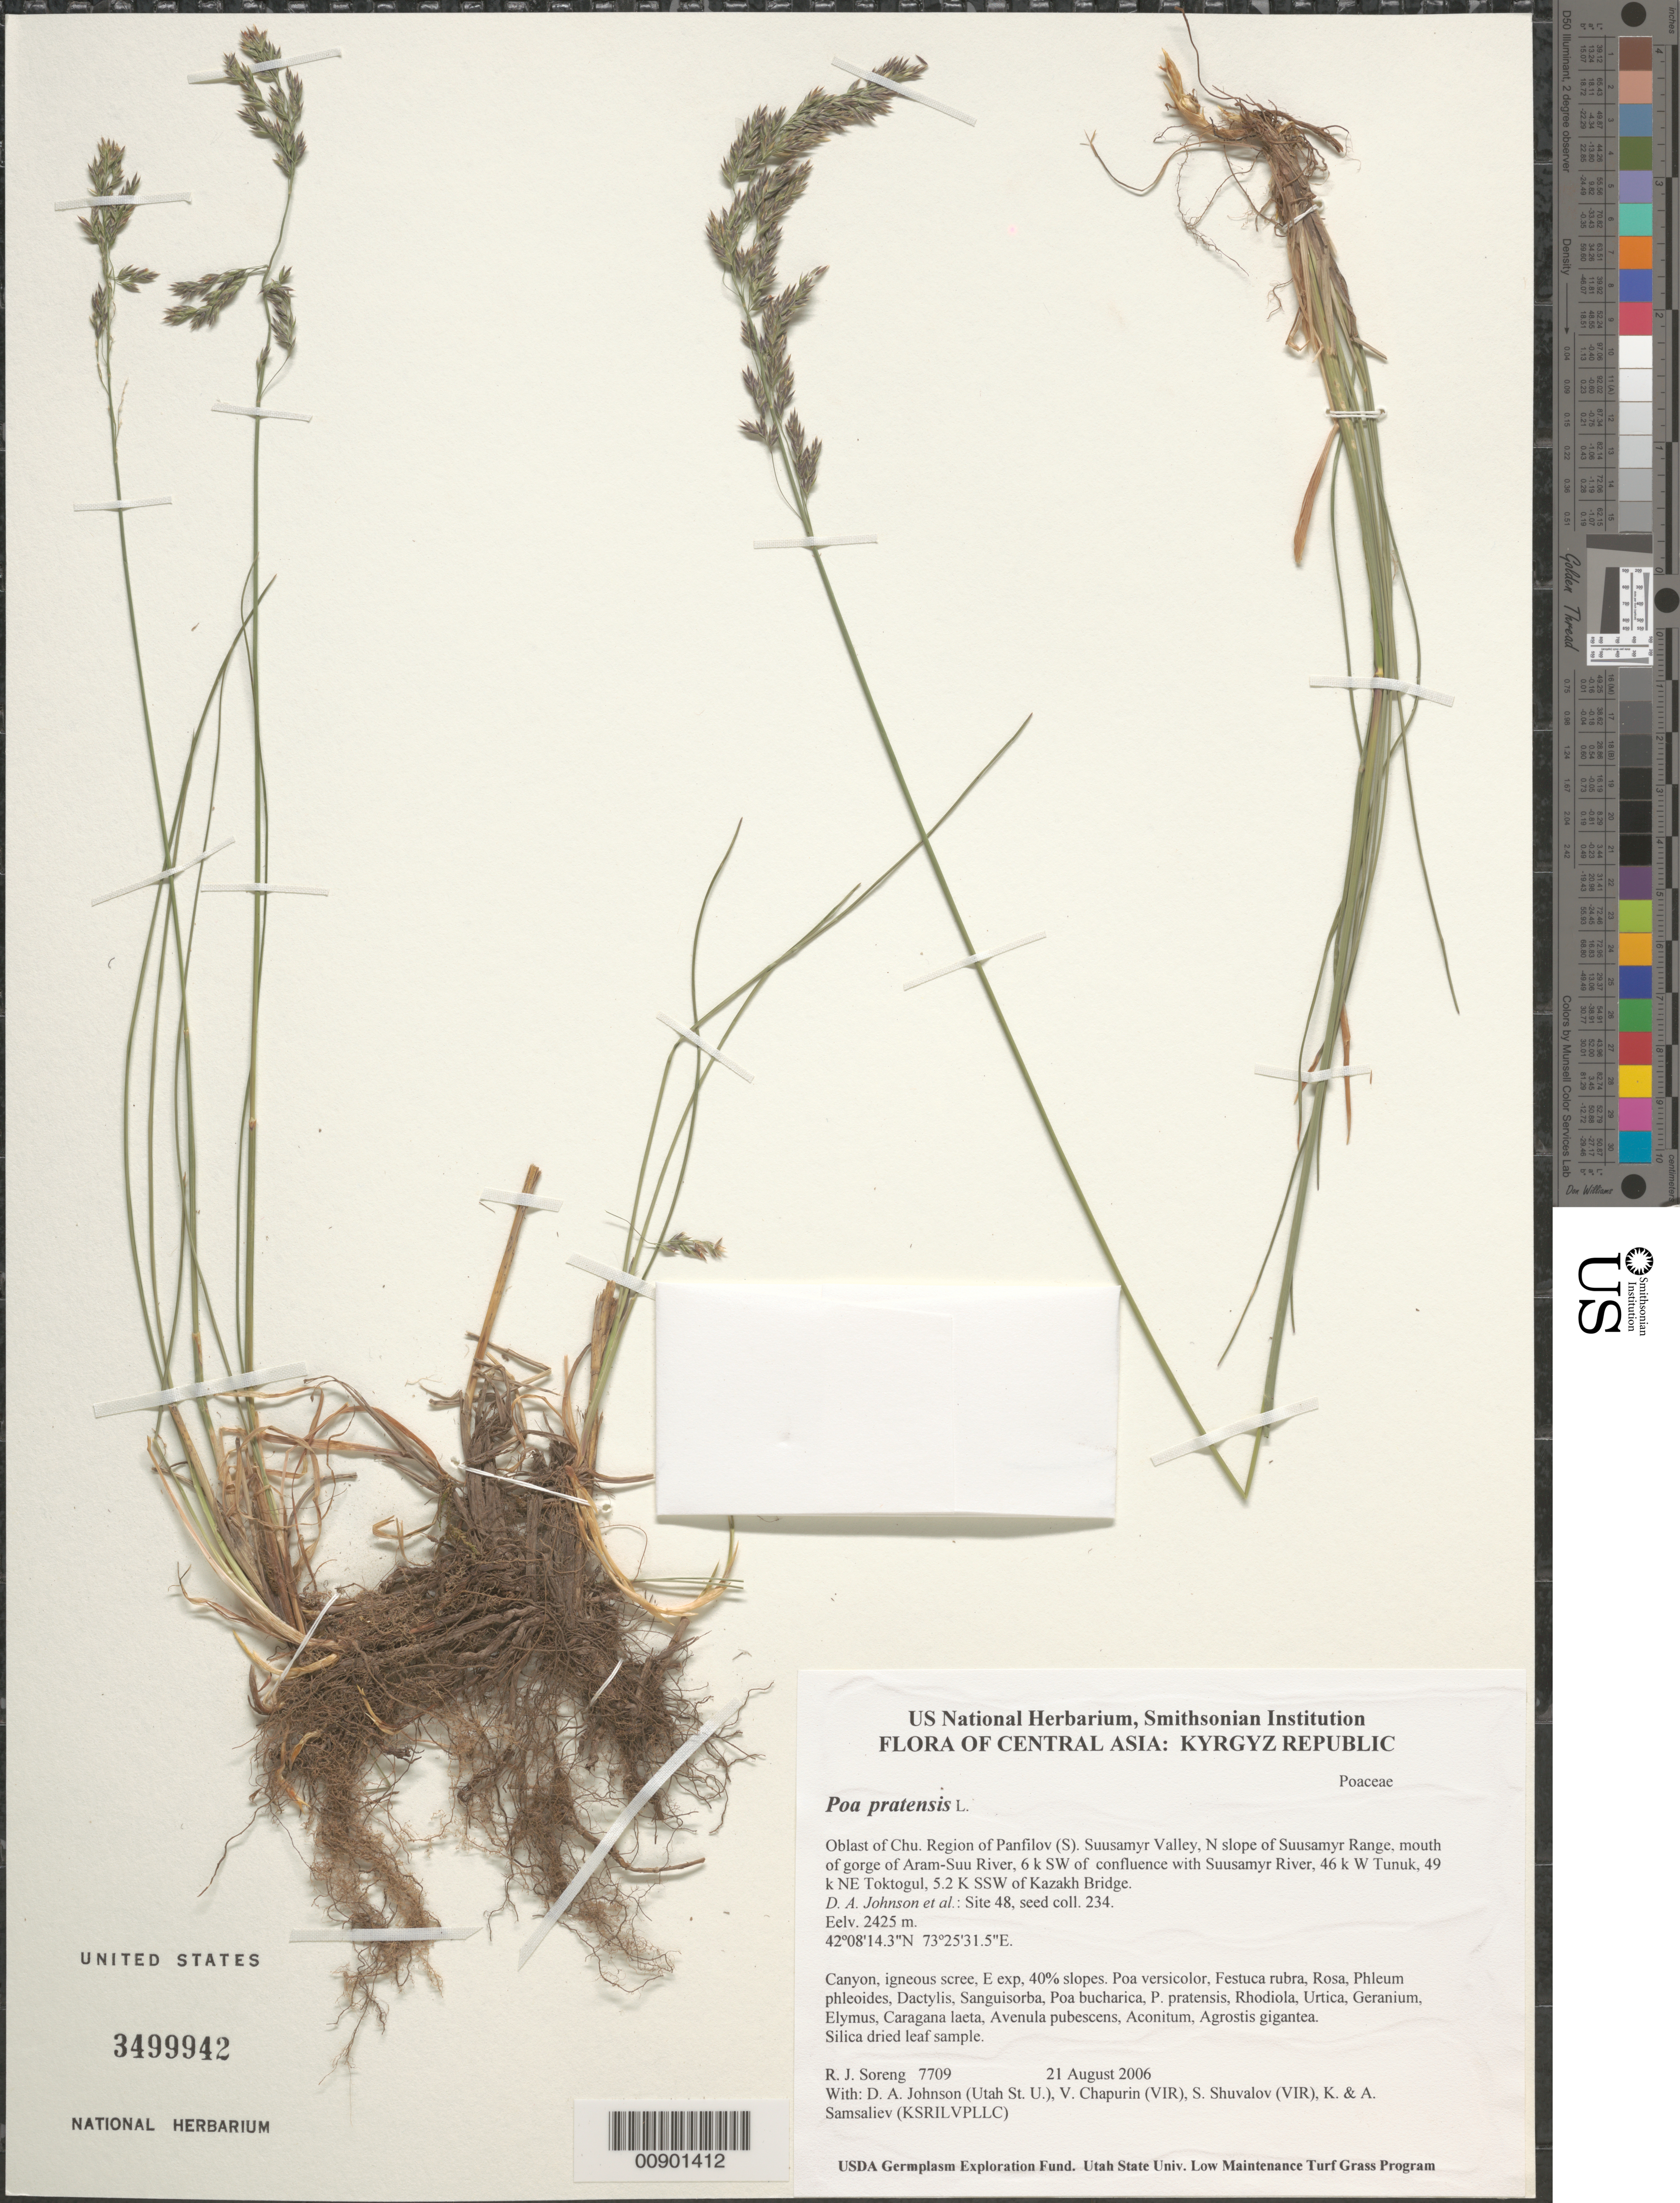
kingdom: Plantae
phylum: Tracheophyta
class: Liliopsida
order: Poales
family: Poaceae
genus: Poa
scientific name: Poa pratensis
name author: L.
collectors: R. J. Soreng, D. Johnson, S. Shuvalov, V. Chapurin, K. Samsaliev & A. Samsaliev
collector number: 7709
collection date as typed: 21 Aug 2006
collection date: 2006-08-21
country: Kyrgyzstan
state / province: Chu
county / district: Panfilov (S)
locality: Suusamyr Valley, N slope of Suusamyr Range, mouth of gorge of Aram-Suu River, 6 km SW of confluence with Suusamyr River, 46 km W Tunuk, 49 km NE Toktogul, 5.2 km SSW of Kazakh Bridge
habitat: Canyon, igneous scree, E exp, 40% slopes.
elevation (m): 2425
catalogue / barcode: US 3499942